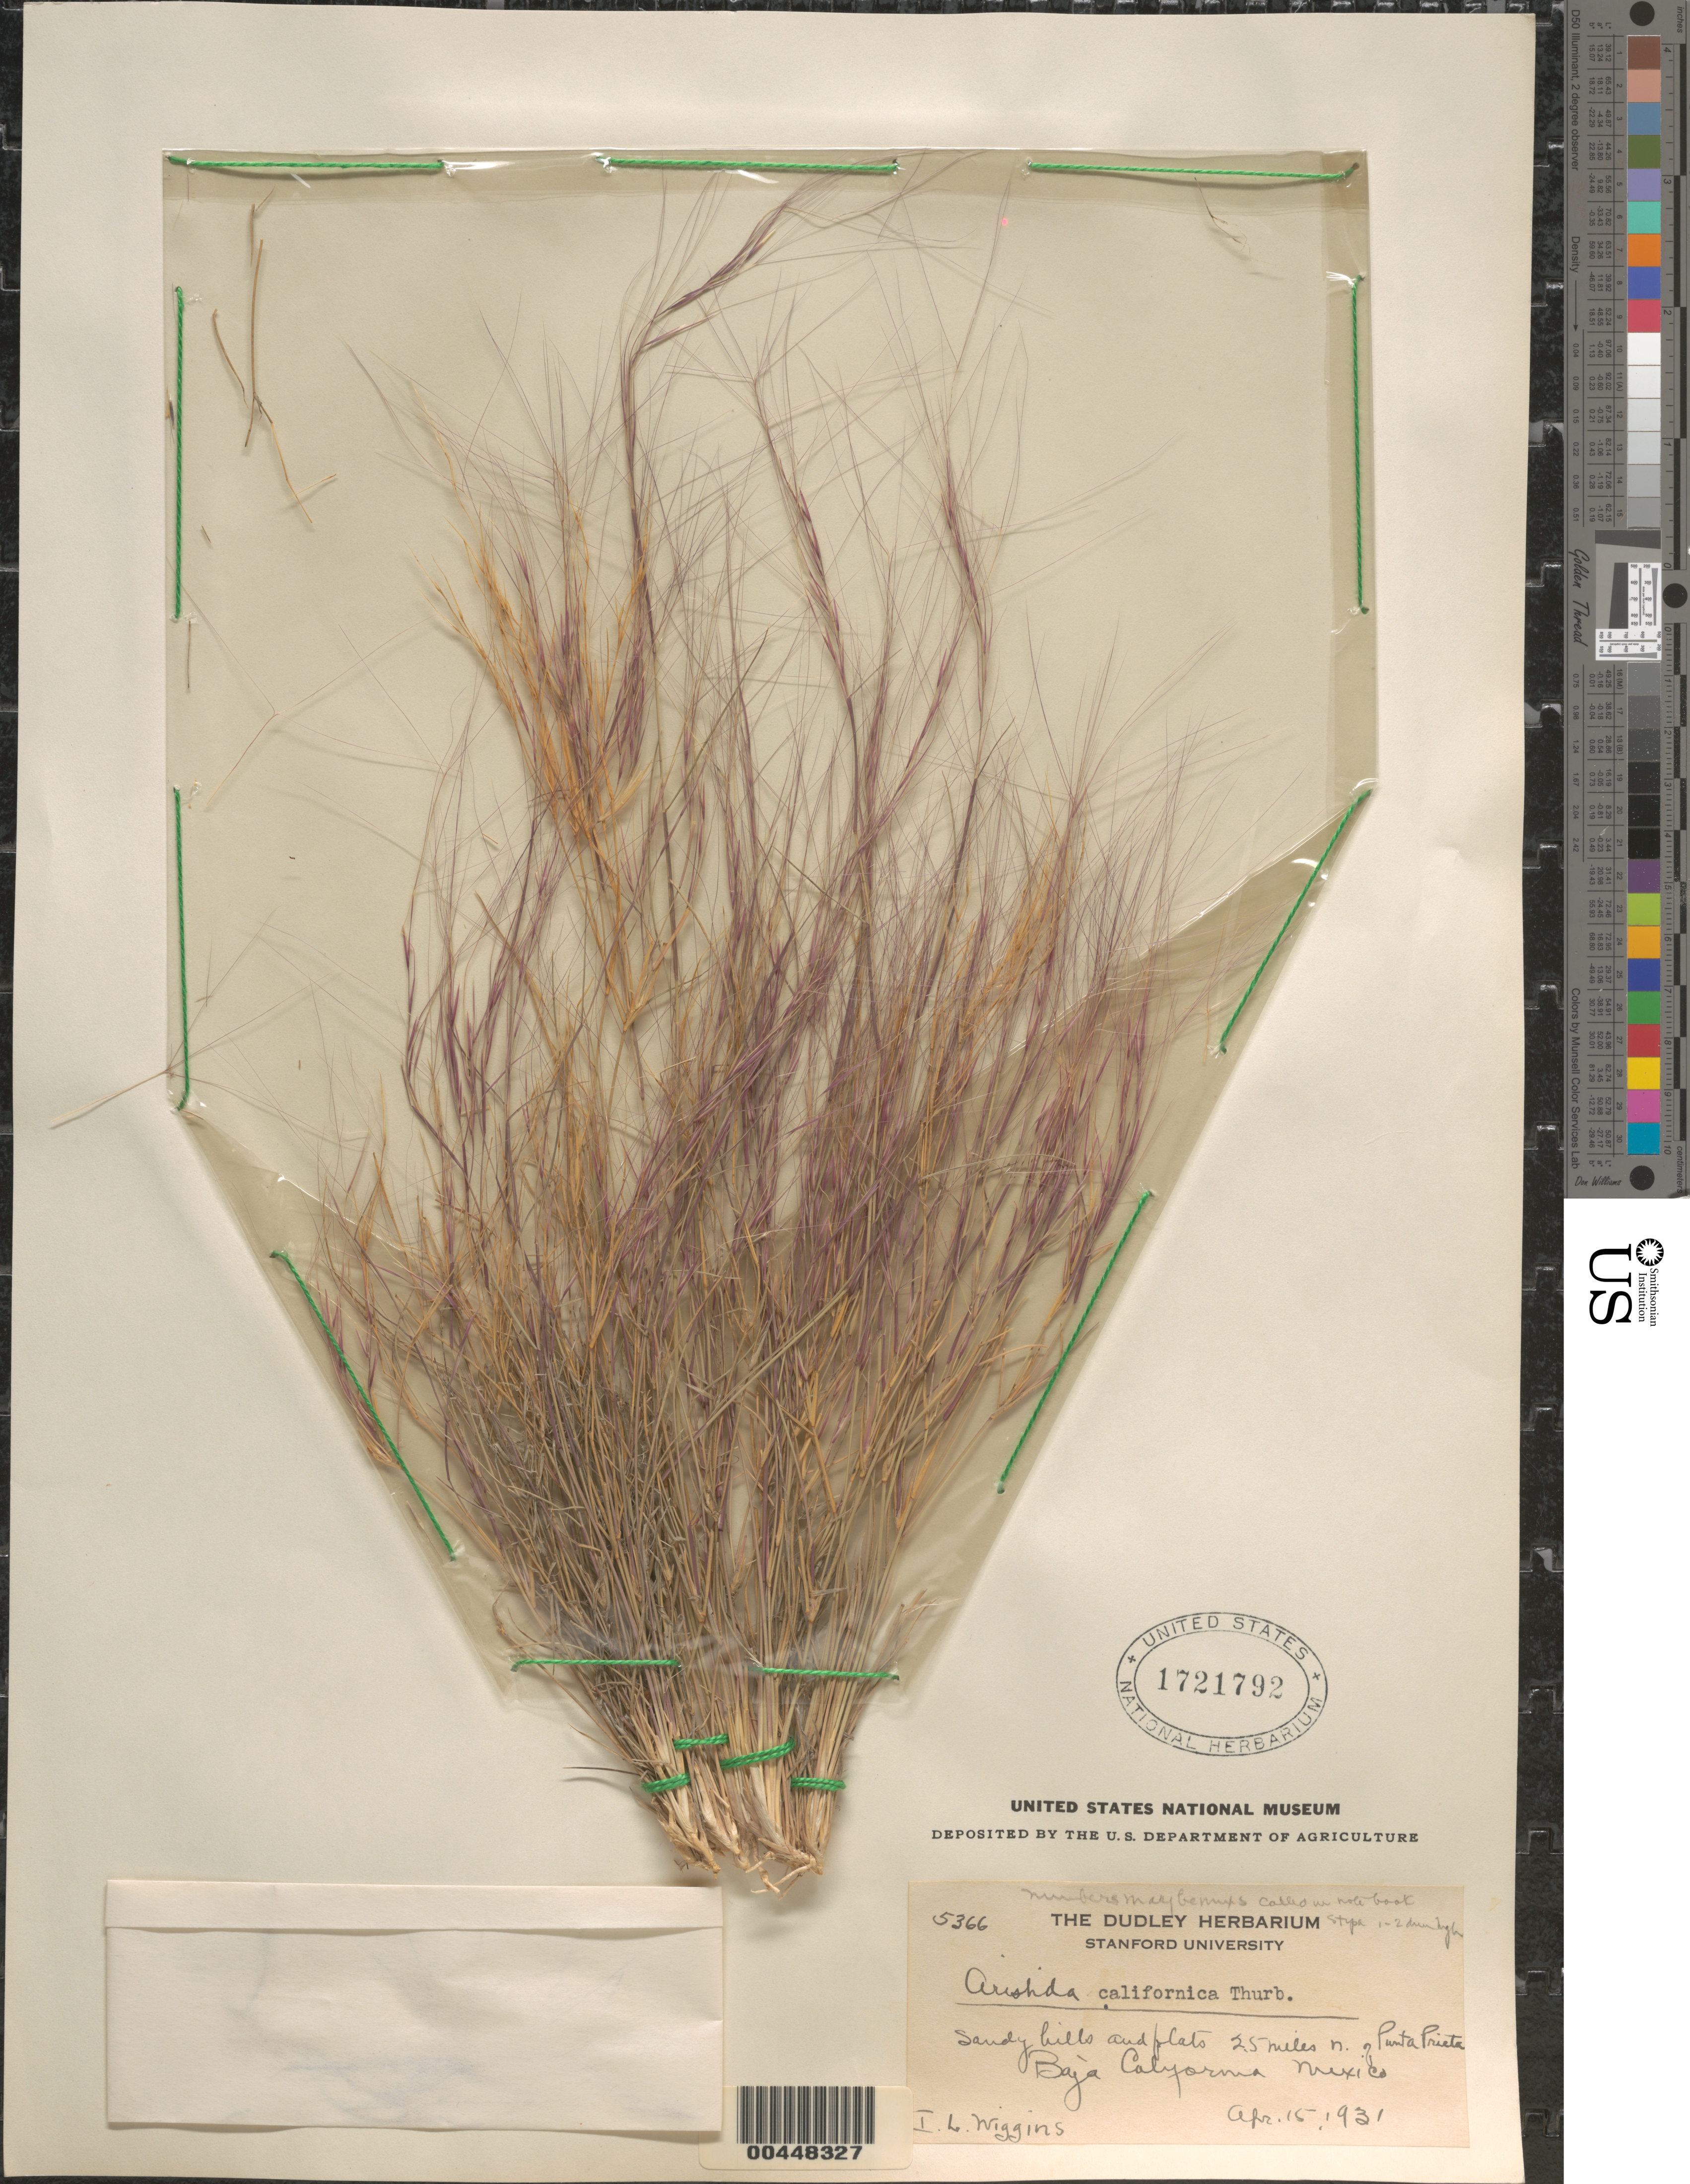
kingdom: Plantae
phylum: Tracheophyta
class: Liliopsida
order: Poales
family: Poaceae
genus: Aristida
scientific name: Aristida californica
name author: Thurb. in S. Watson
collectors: I. L. Wiggins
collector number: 5366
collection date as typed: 15 Apr 1931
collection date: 1931-04-15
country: Mexico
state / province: Baja California Norte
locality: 25 mi N of Punta Prieta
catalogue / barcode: US 1721792